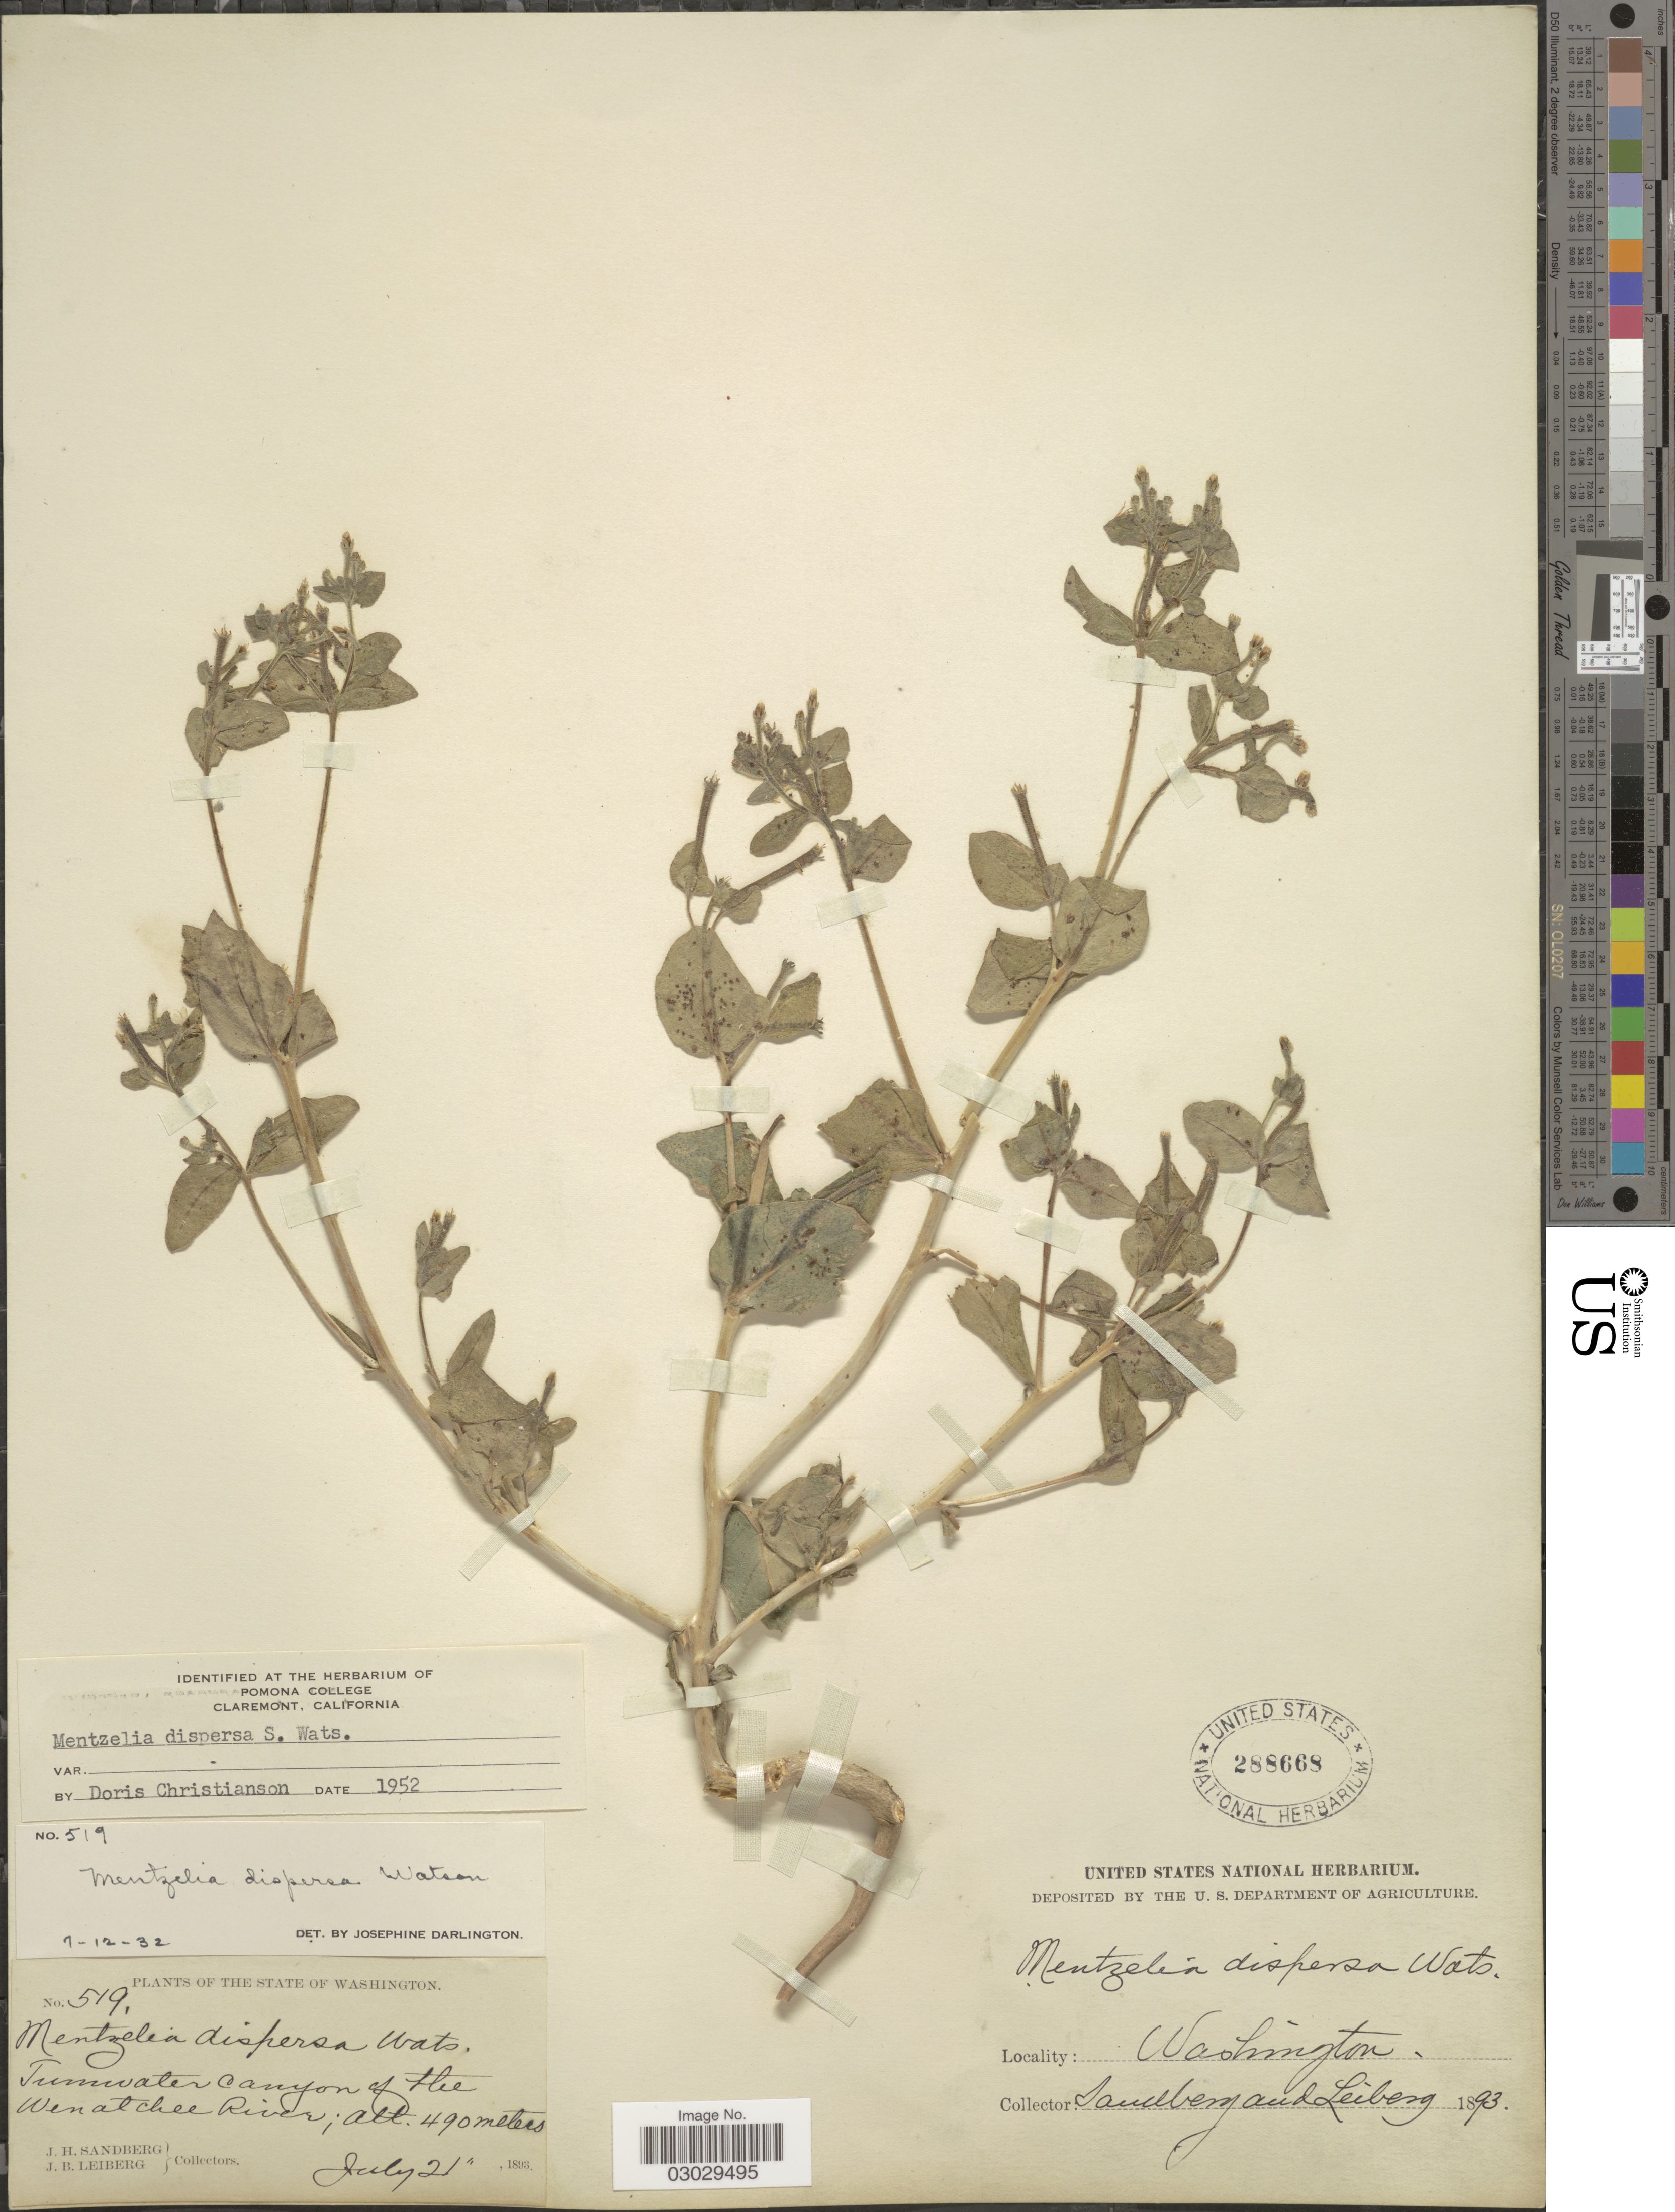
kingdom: Plantae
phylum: Tracheophyta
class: Magnoliopsida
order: Cornales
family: Loasaceae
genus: Mentzelia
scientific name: Mentzelia dispersa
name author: S. Watson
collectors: J. H. Sandberg & J. B. Leiberg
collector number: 519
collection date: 1893-07-21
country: United States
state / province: Washington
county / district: Chelan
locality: Tumwater Canyon of the Wenatchee River.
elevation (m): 490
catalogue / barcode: US 288668